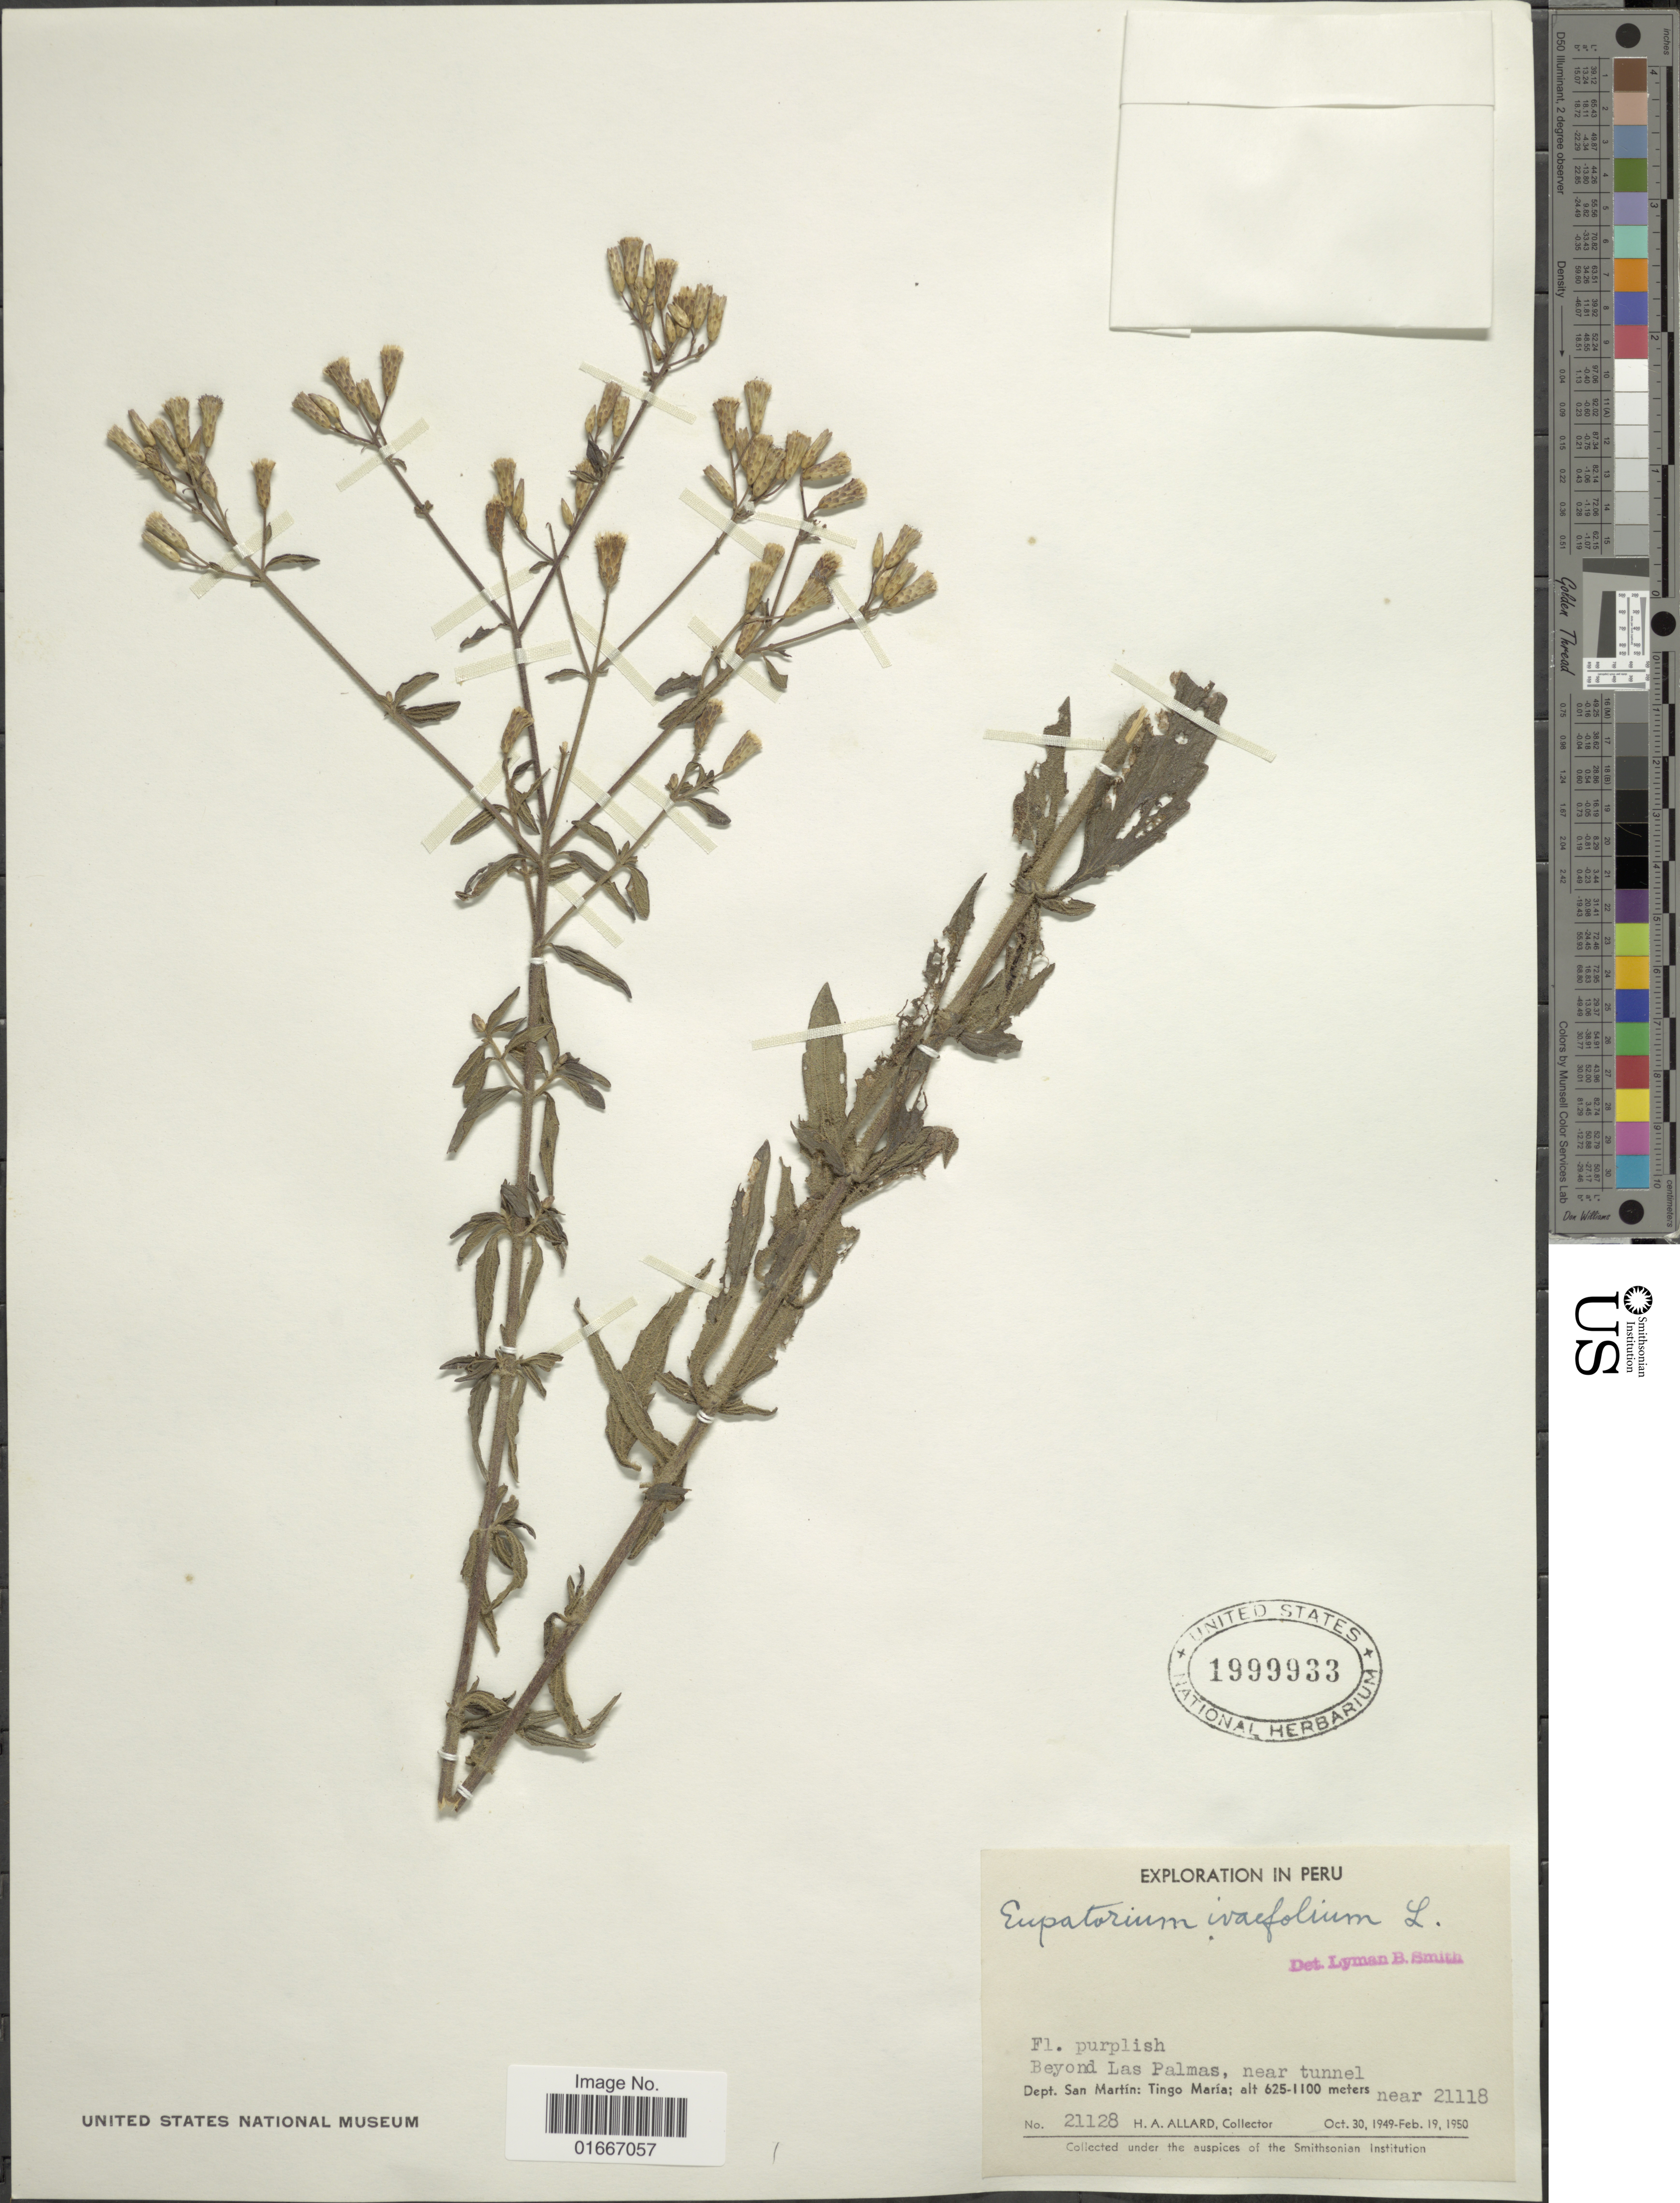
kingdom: Plantae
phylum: Tracheophyta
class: Magnoliopsida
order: Asterales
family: Asteraceae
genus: Chromolaena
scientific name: Chromolaena ivaefolia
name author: (L.) R.M. King & H. Rob.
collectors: H. A. Allard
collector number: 21128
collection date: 1949-10-30/1950-02-19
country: Peru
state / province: San Martín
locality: Peru. Dept. San Martin: Tingo Maria. Beyhond Las Palmas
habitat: near tunnel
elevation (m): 625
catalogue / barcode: US 1999933